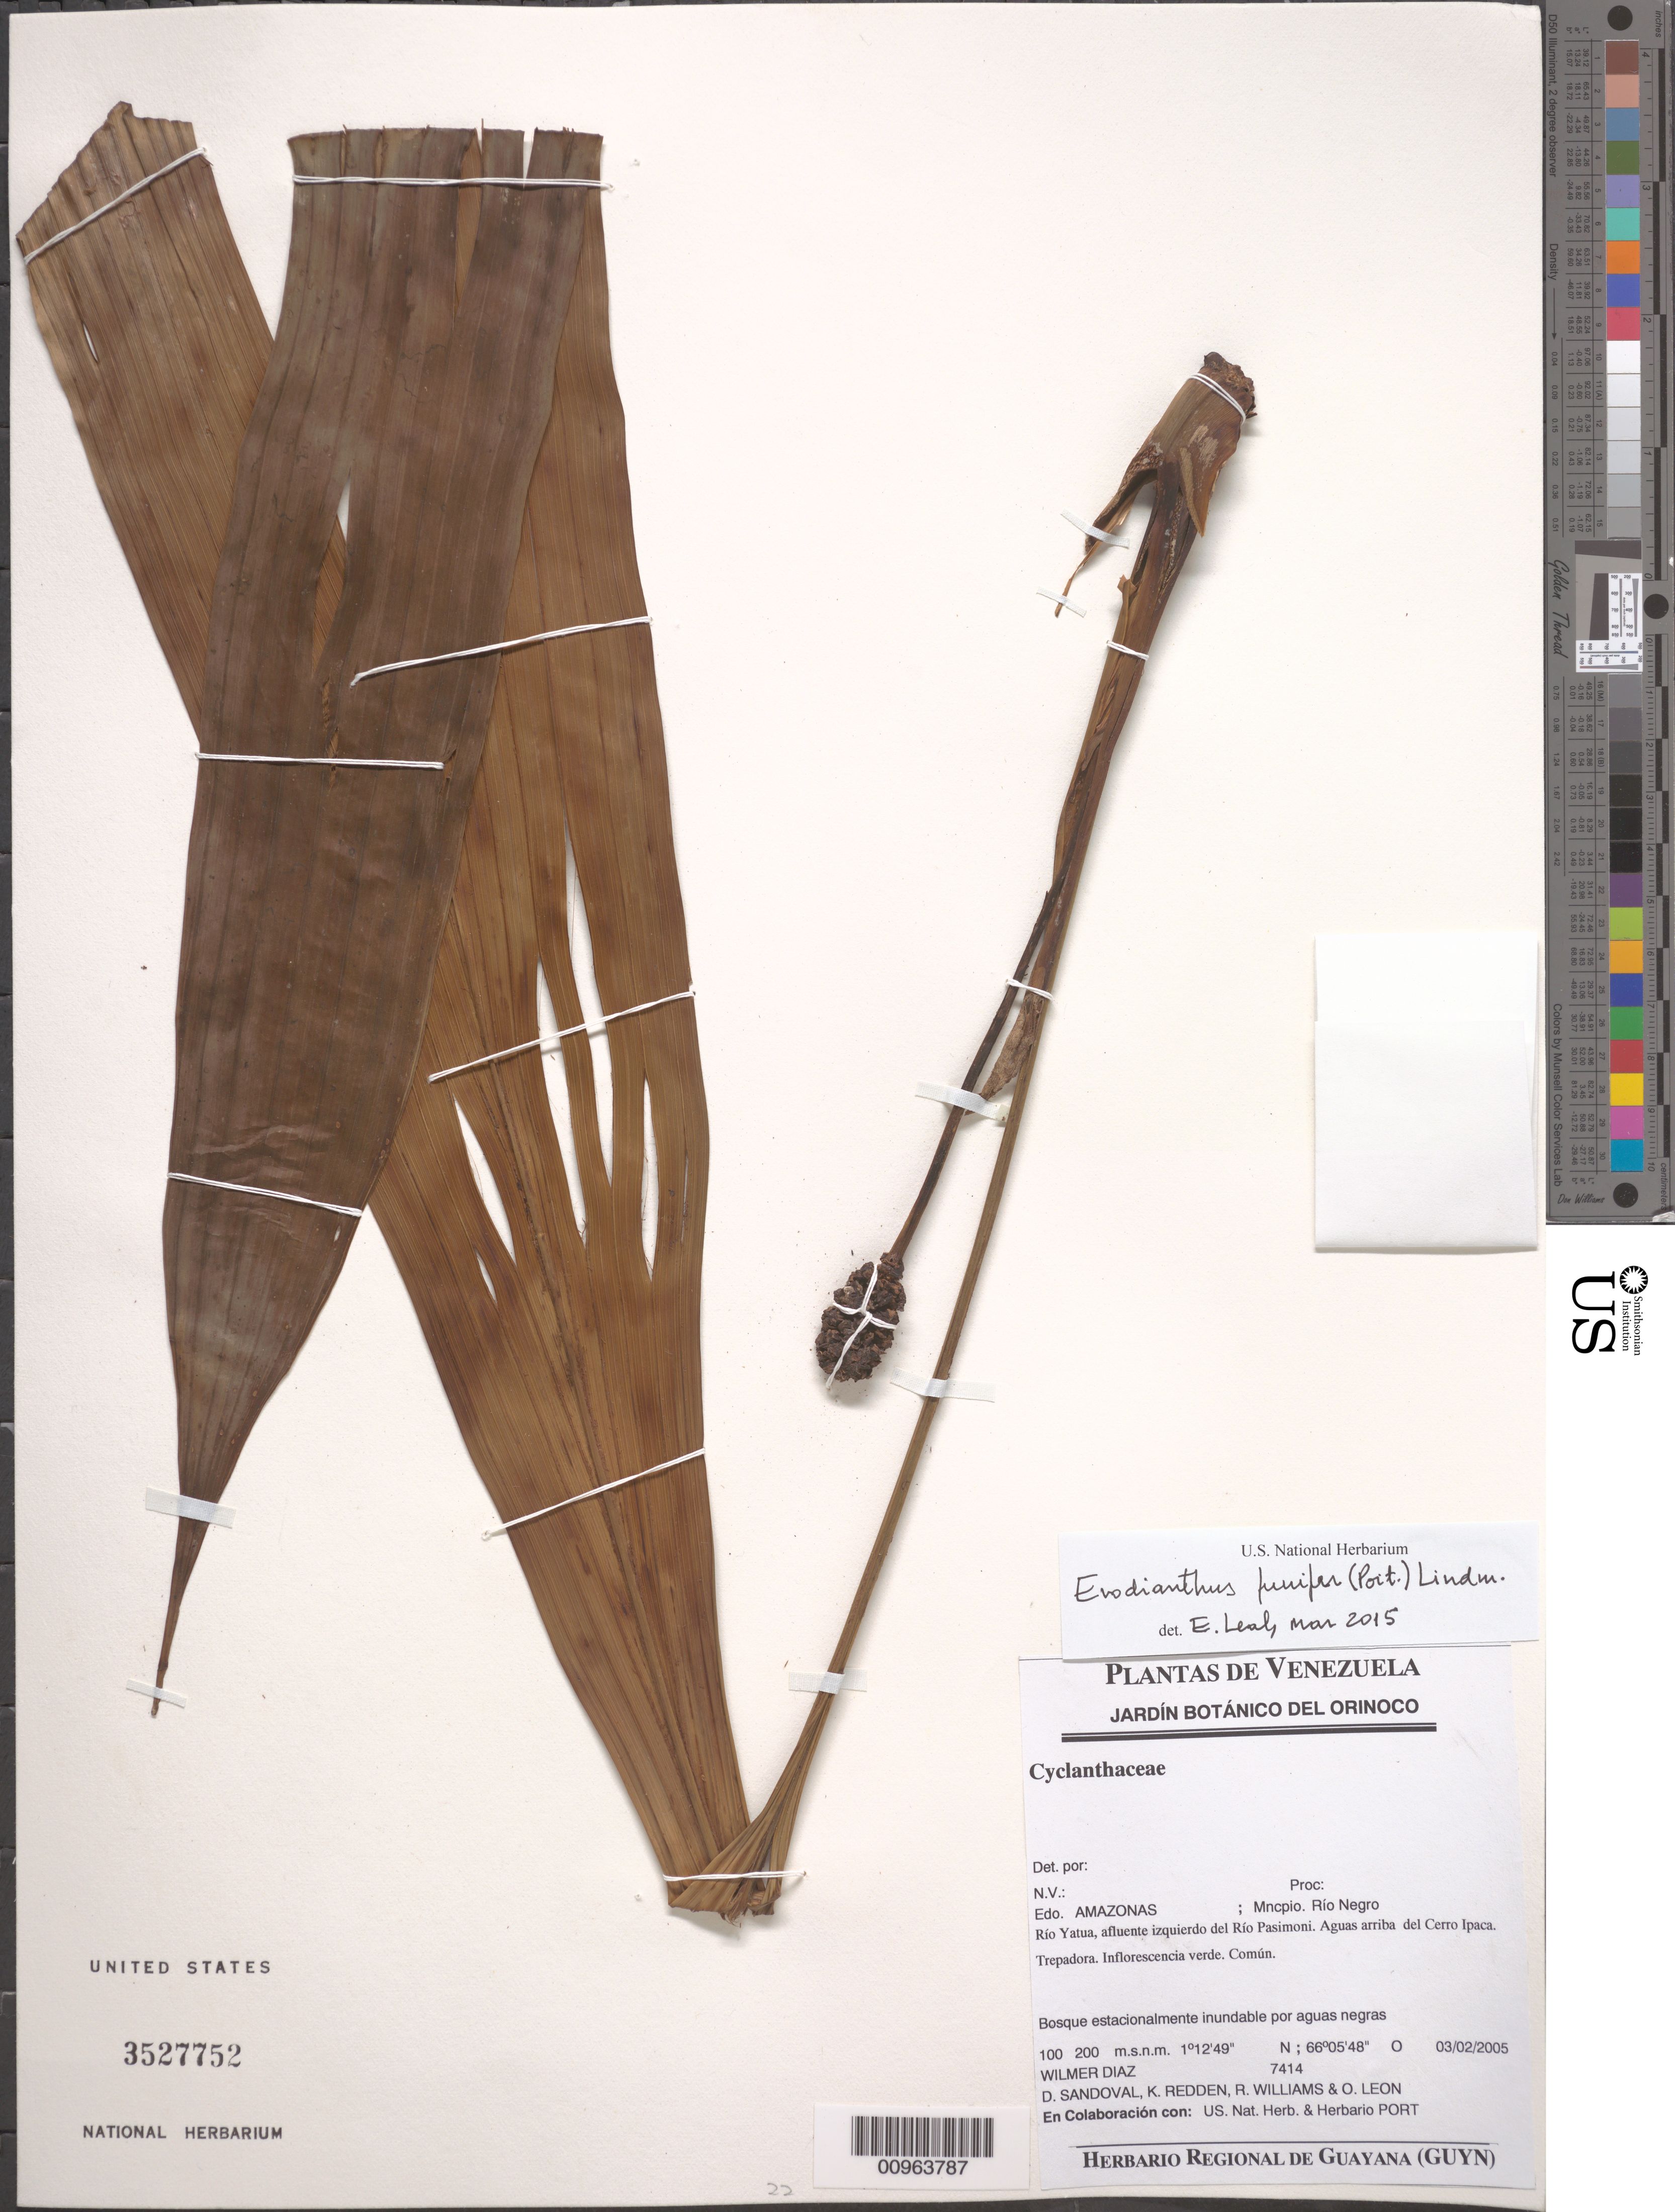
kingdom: Plantae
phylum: Tracheophyta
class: Liliopsida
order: Pandanales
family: Cyclanthaceae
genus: Evodianthus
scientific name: Evodianthus funifer subsp. funifer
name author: (Poit.) Lindm.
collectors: W. Díaz P., D. Sandoval, K. M. Redden, R. Williams & O. León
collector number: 7414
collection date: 2005-02-03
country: Venezuela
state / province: Amazonas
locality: Edo. Amazonas; Mncpio. Río Negro. Río Yatua, afluente del Río Pasimoni, Aguas arriba del Cerro Ipaca.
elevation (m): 100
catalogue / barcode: US 3527752